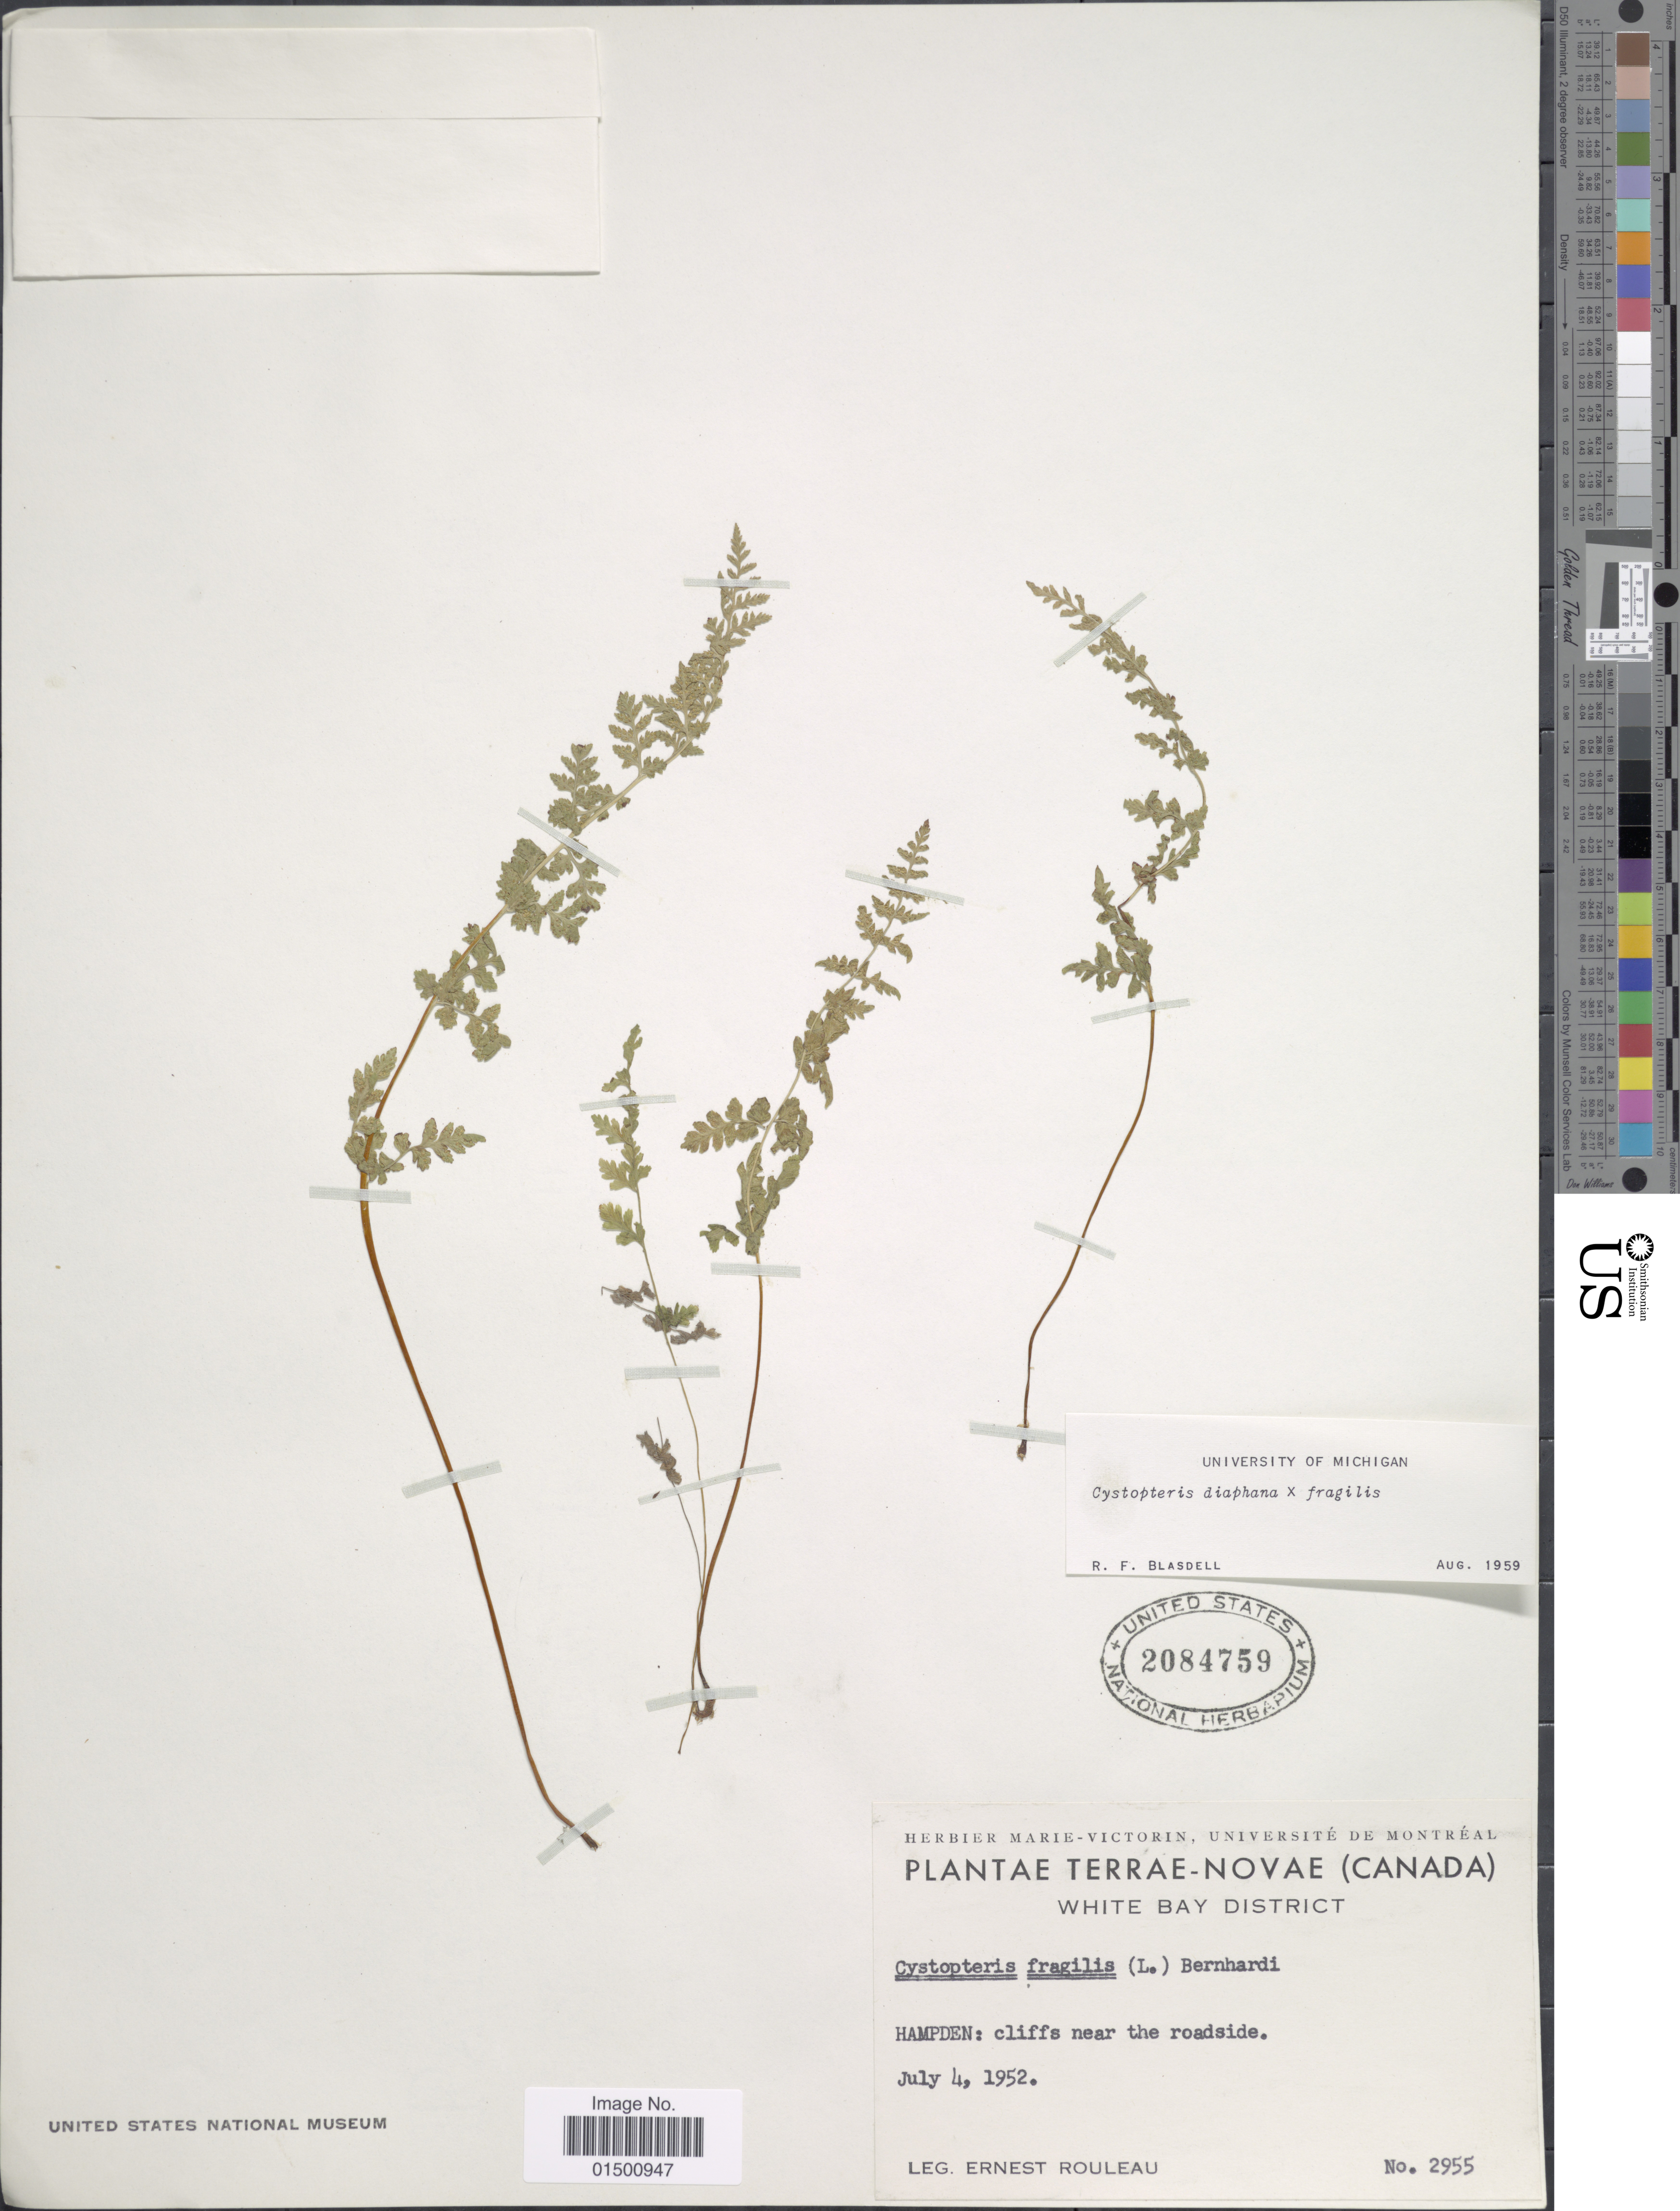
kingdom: Plantae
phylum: Tracheophyta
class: Polypodiopsida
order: Polypodiales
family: Cystopteridaceae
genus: Cystopteris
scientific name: Cystopteris diaphana x C. fragilis (L.) Bernh.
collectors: J. Rouleau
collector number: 2955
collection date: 1952-07-04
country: Canada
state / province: Newfoundland and Labrador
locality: Terrae-Novae, White Bay District, Hampden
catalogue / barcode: US 2084759